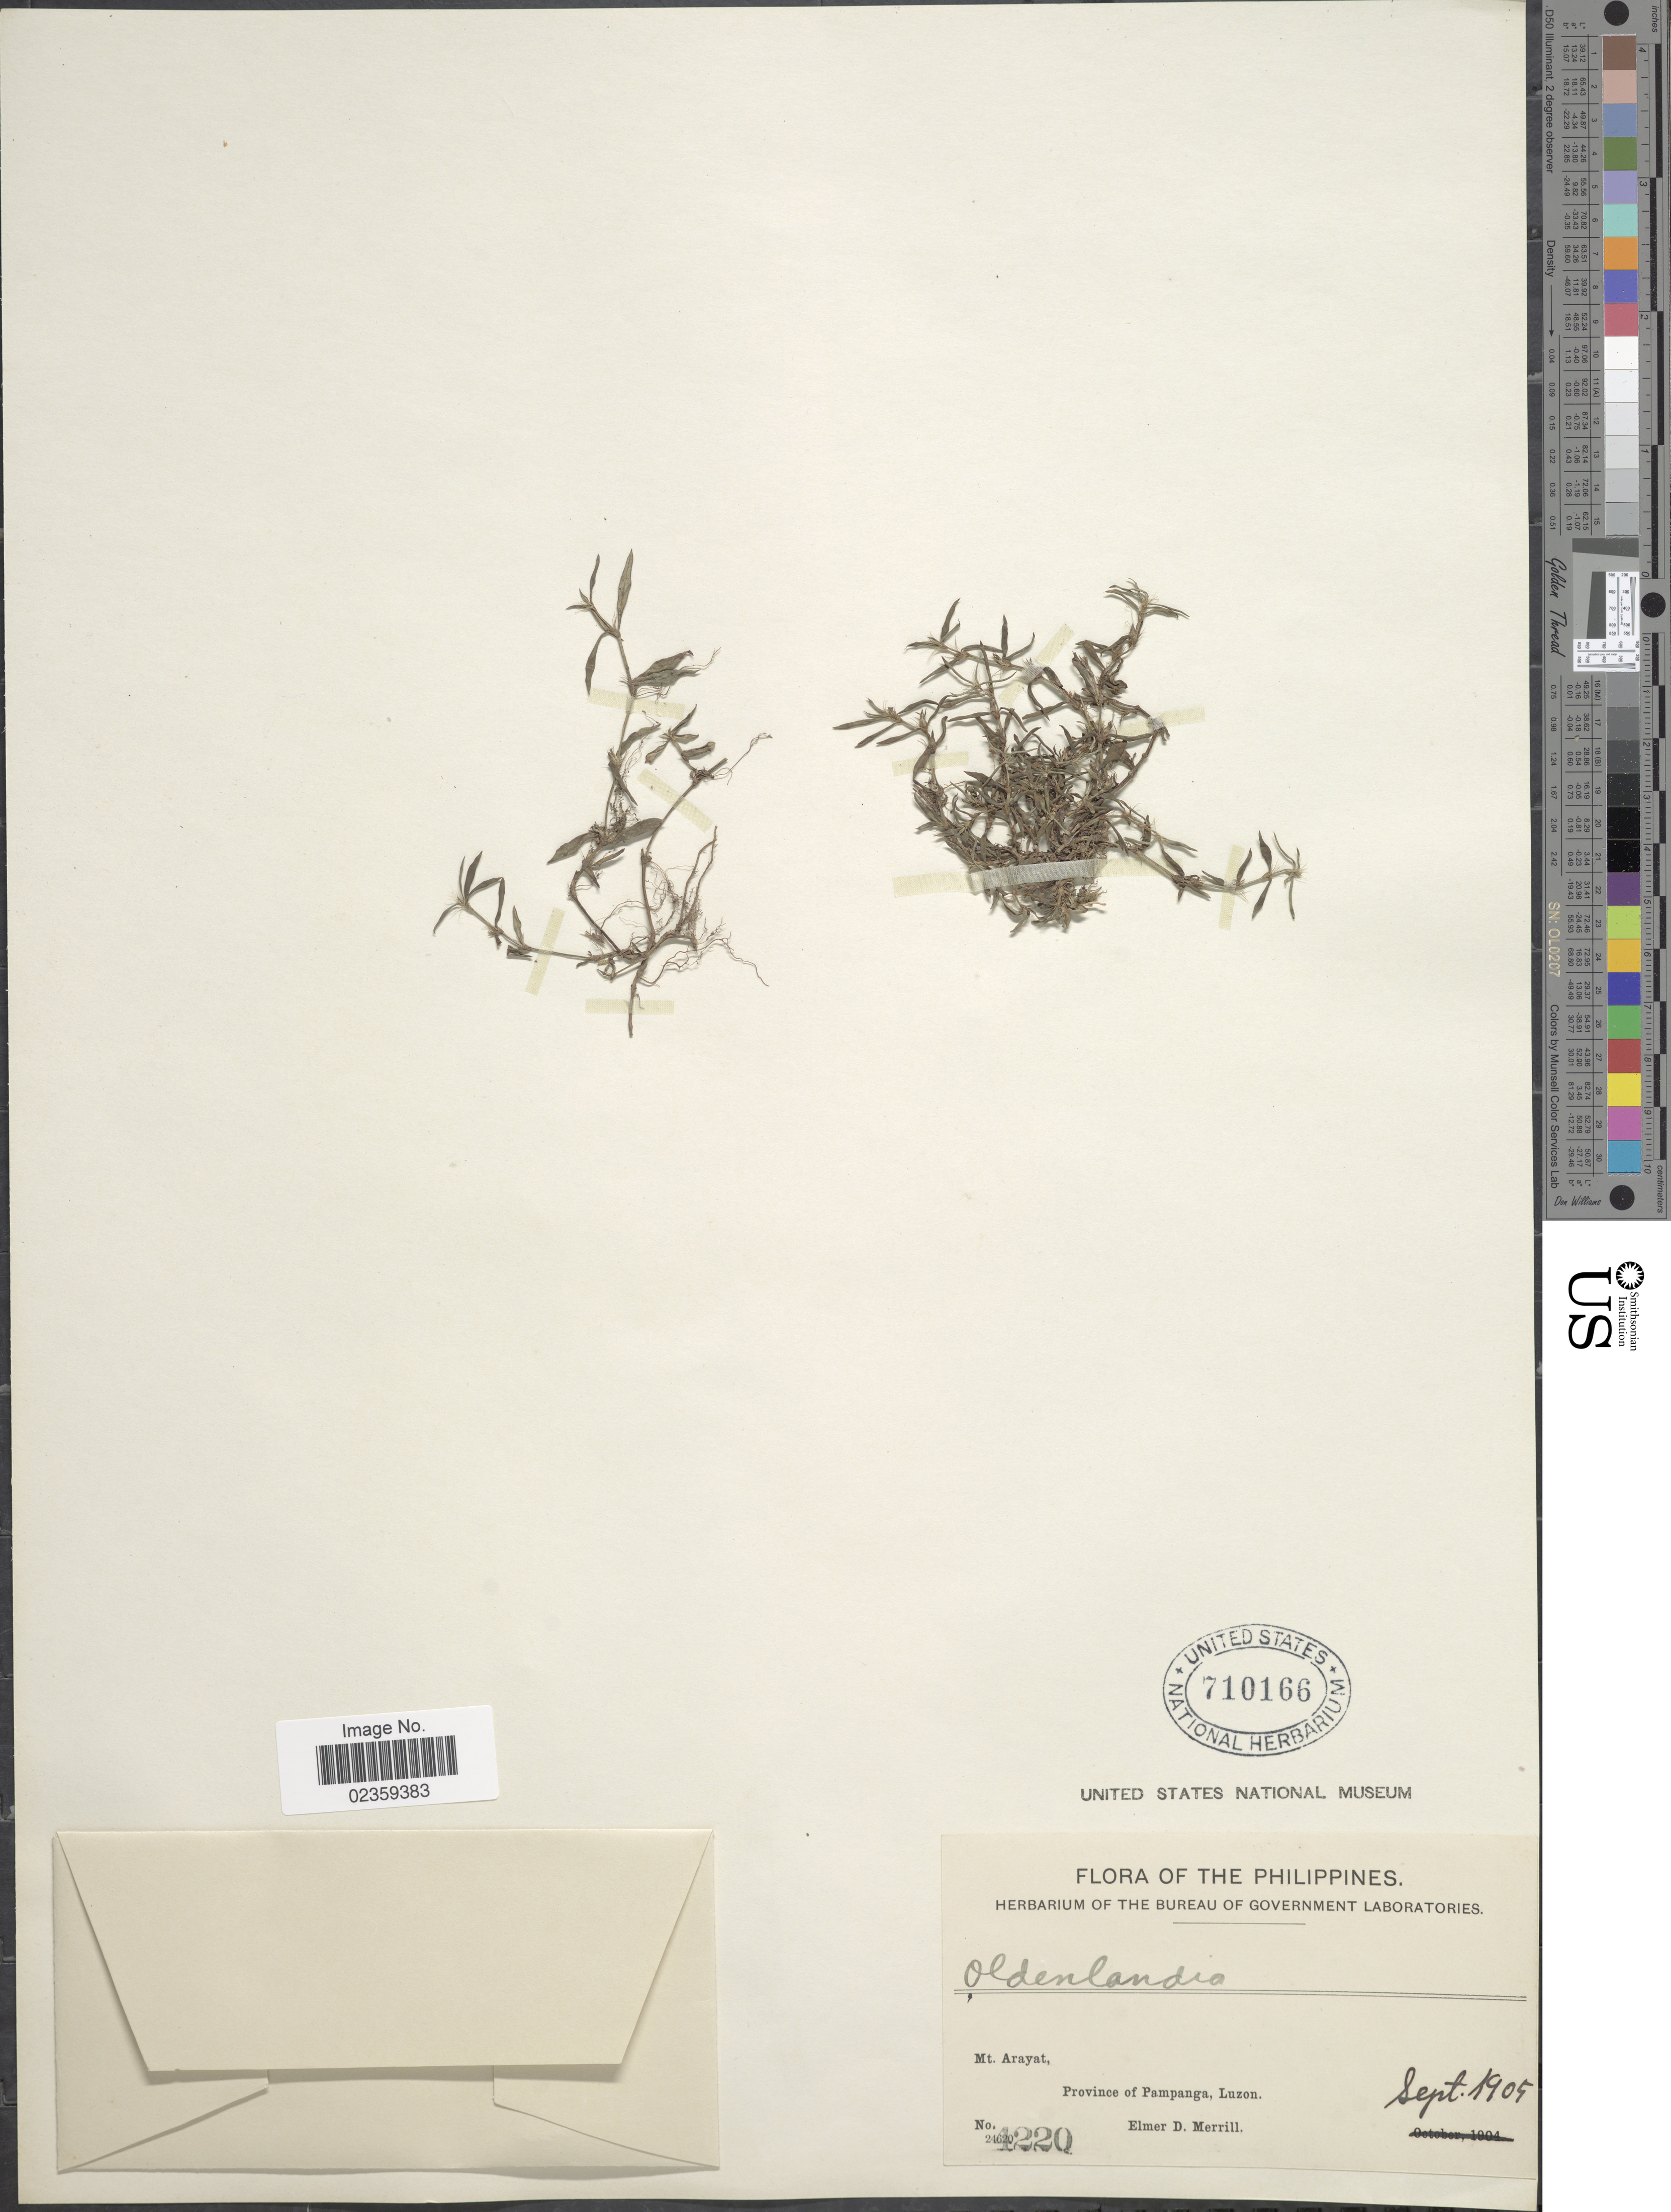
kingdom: Plantae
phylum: Tracheophyta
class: Magnoliopsida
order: Gentianales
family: Rubiaceae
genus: Oldenlandia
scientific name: Oldenlandia sp.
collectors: E. D. Merrill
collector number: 4220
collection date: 1905-09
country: Philippines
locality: Mt. Arayat, Province of Pampanga, Luzon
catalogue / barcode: US 710166